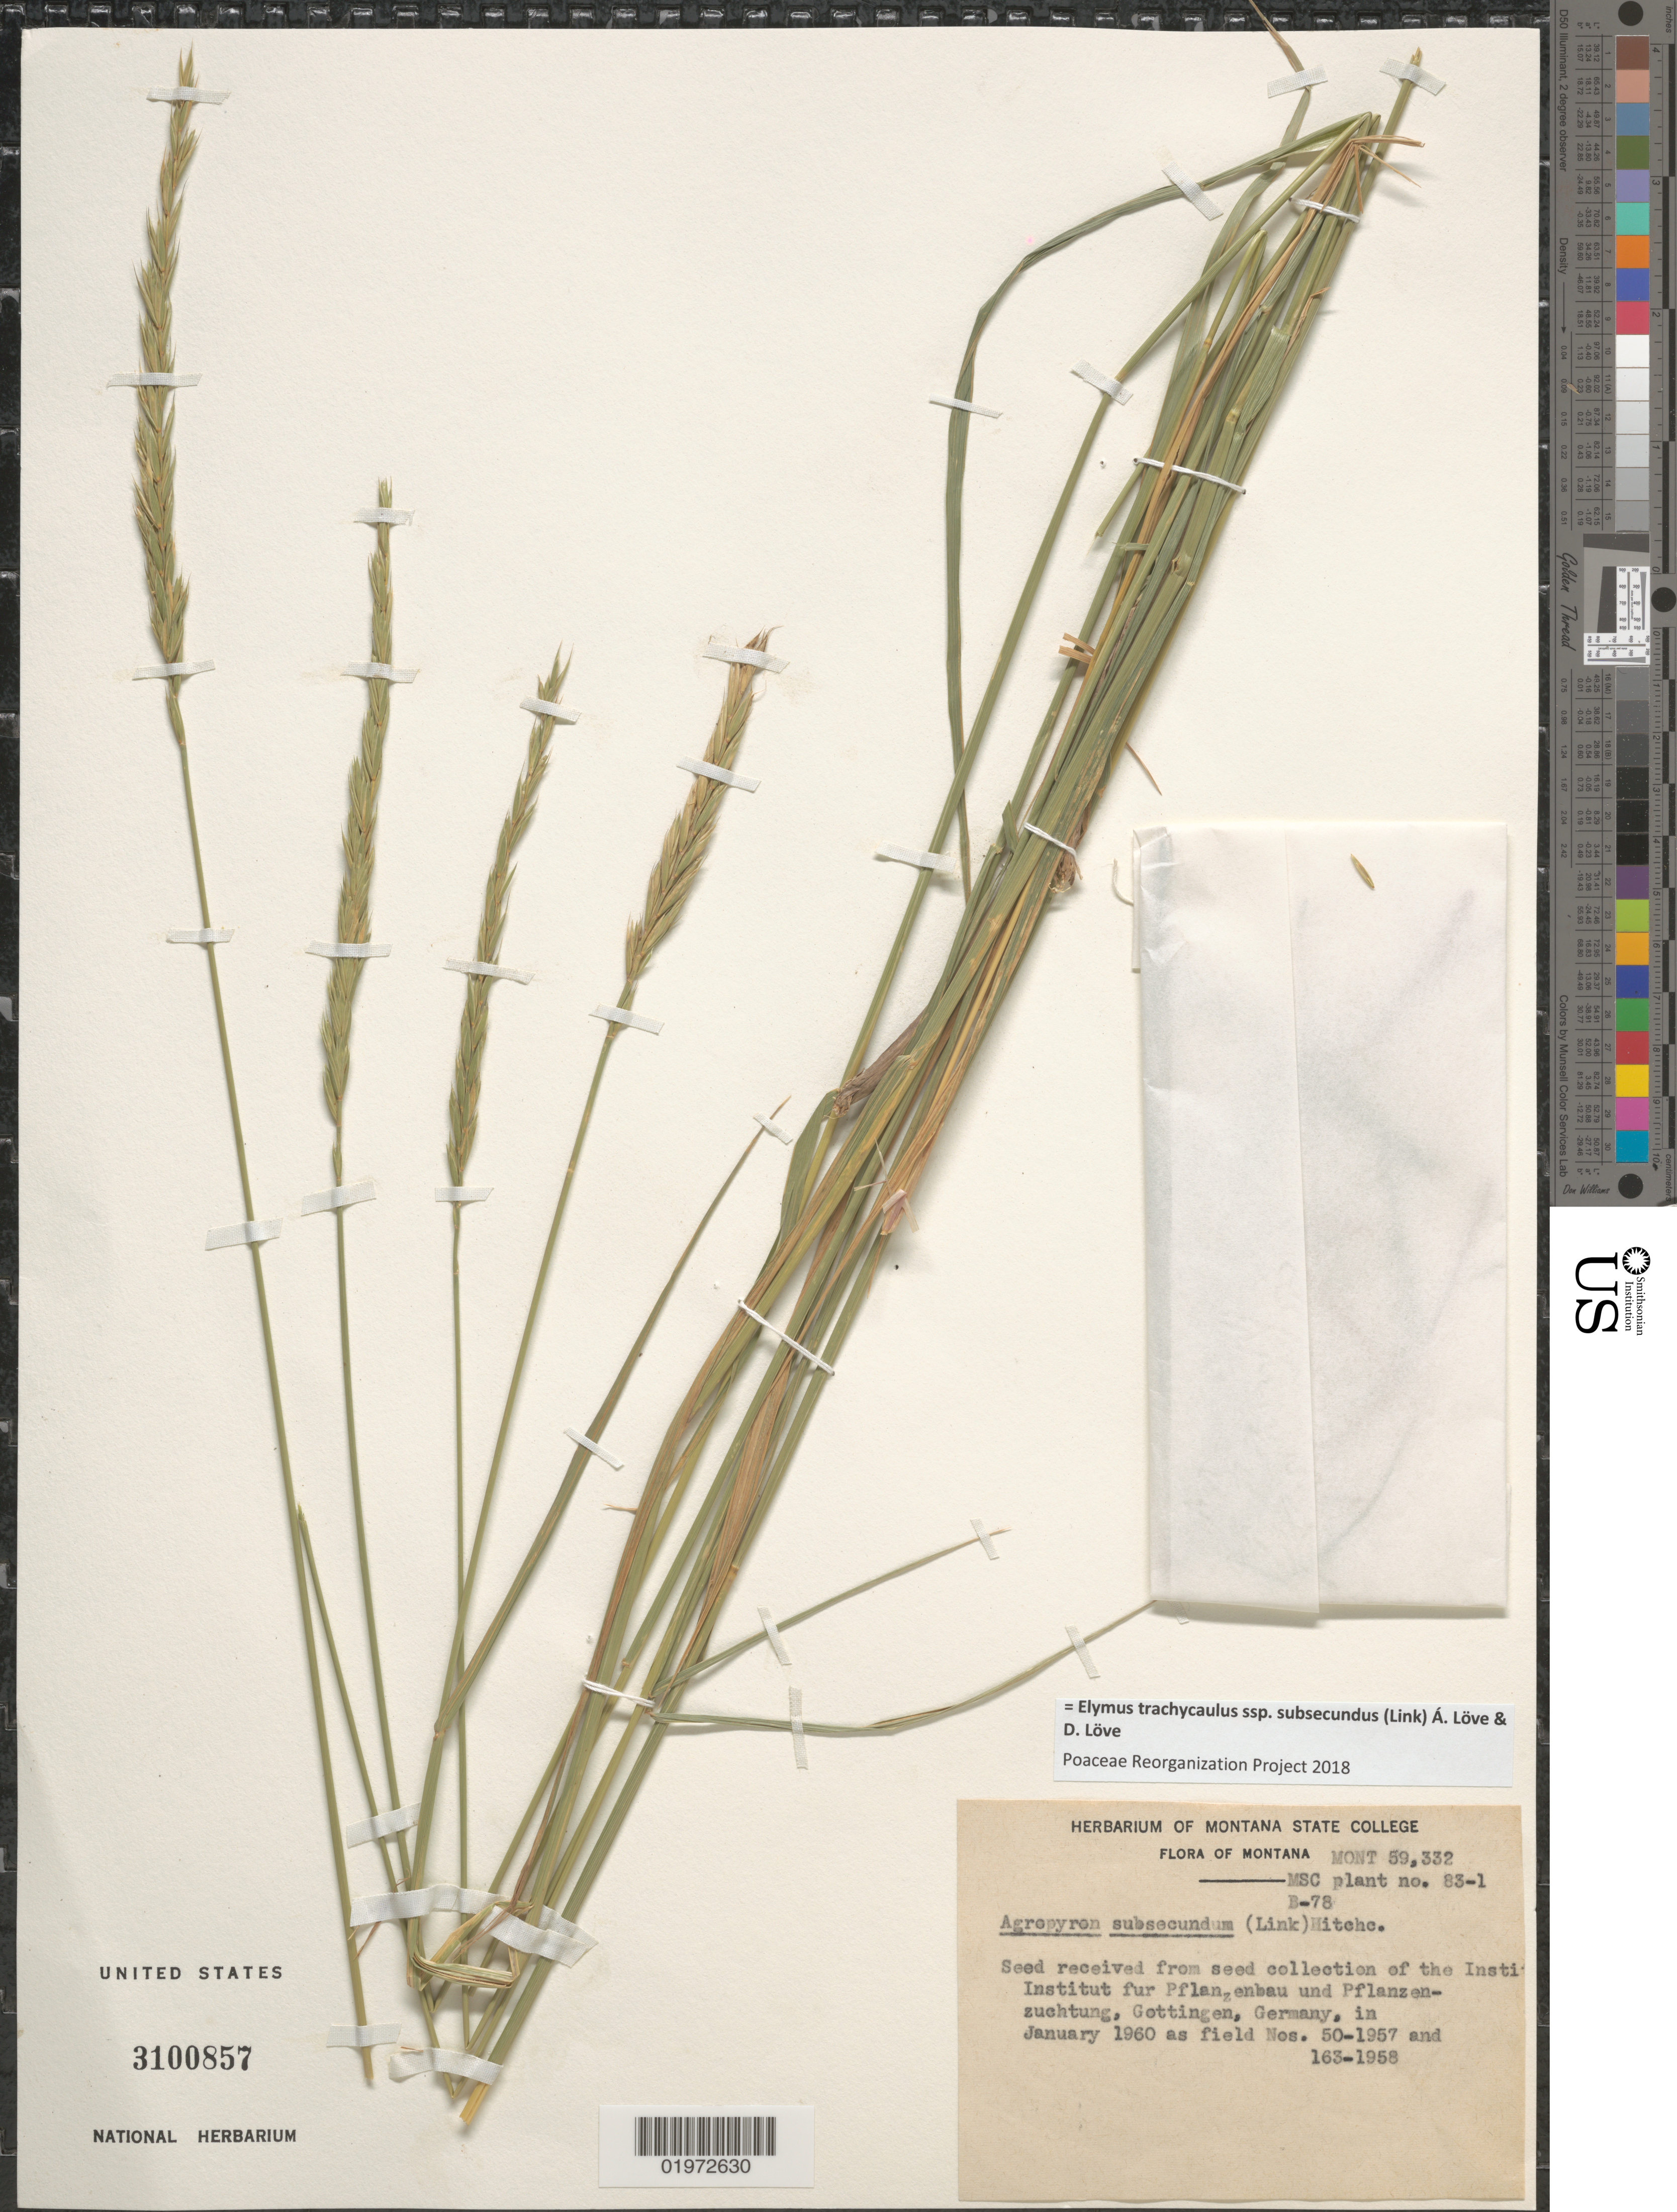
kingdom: Plantae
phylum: Tracheophyta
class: Liliopsida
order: Poales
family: Poaceae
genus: Elymus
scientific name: Elymus trachycaulus subsp. subsecundus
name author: (Link) Á. Löve & D. Löve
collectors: ex herb. Montana State College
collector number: Mont 59332/83-1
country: United States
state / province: Montana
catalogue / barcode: US 3100857